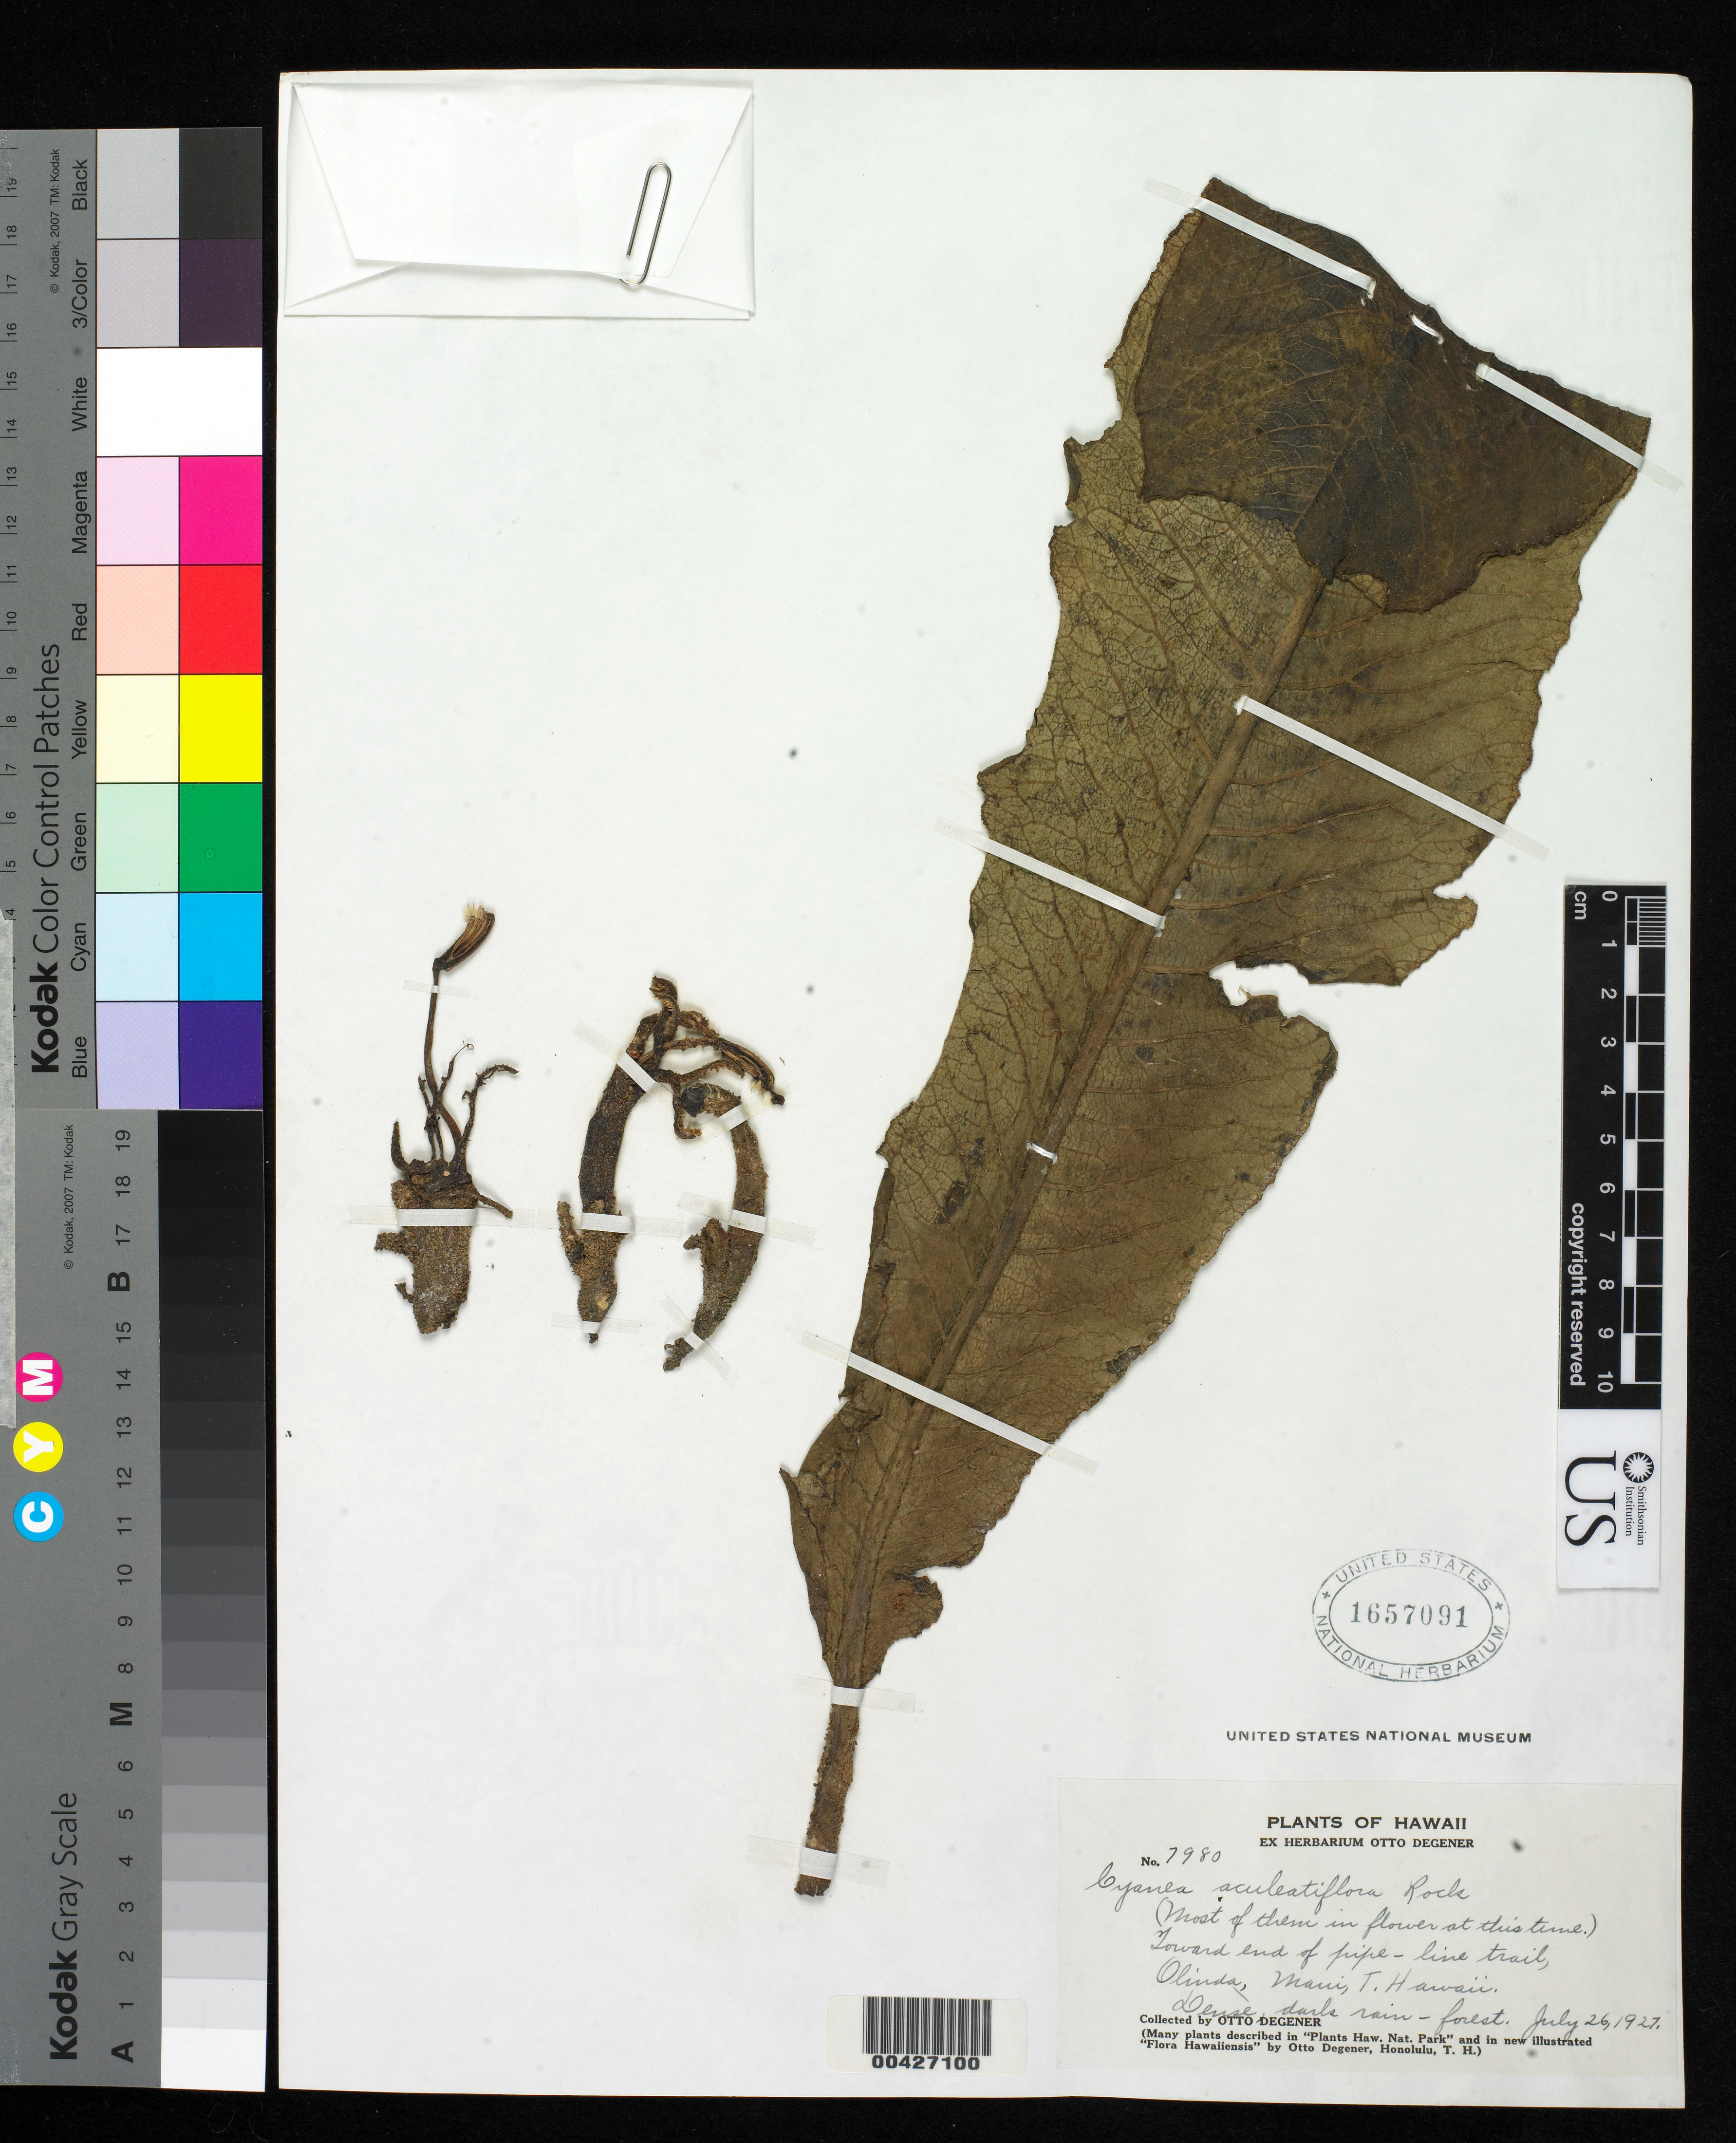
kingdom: Plantae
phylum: Tracheophyta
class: Magnoliopsida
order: Asterales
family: Campanulaceae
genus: Cyanea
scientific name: Cyanea aculeatiflora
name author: Rock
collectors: O. Degener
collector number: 7980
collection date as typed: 26 Jul 1927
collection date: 1927-07-26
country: United States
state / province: Hawaii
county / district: Maui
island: Maui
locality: Olinda, toward end of pipe-line trail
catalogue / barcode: US 1657091